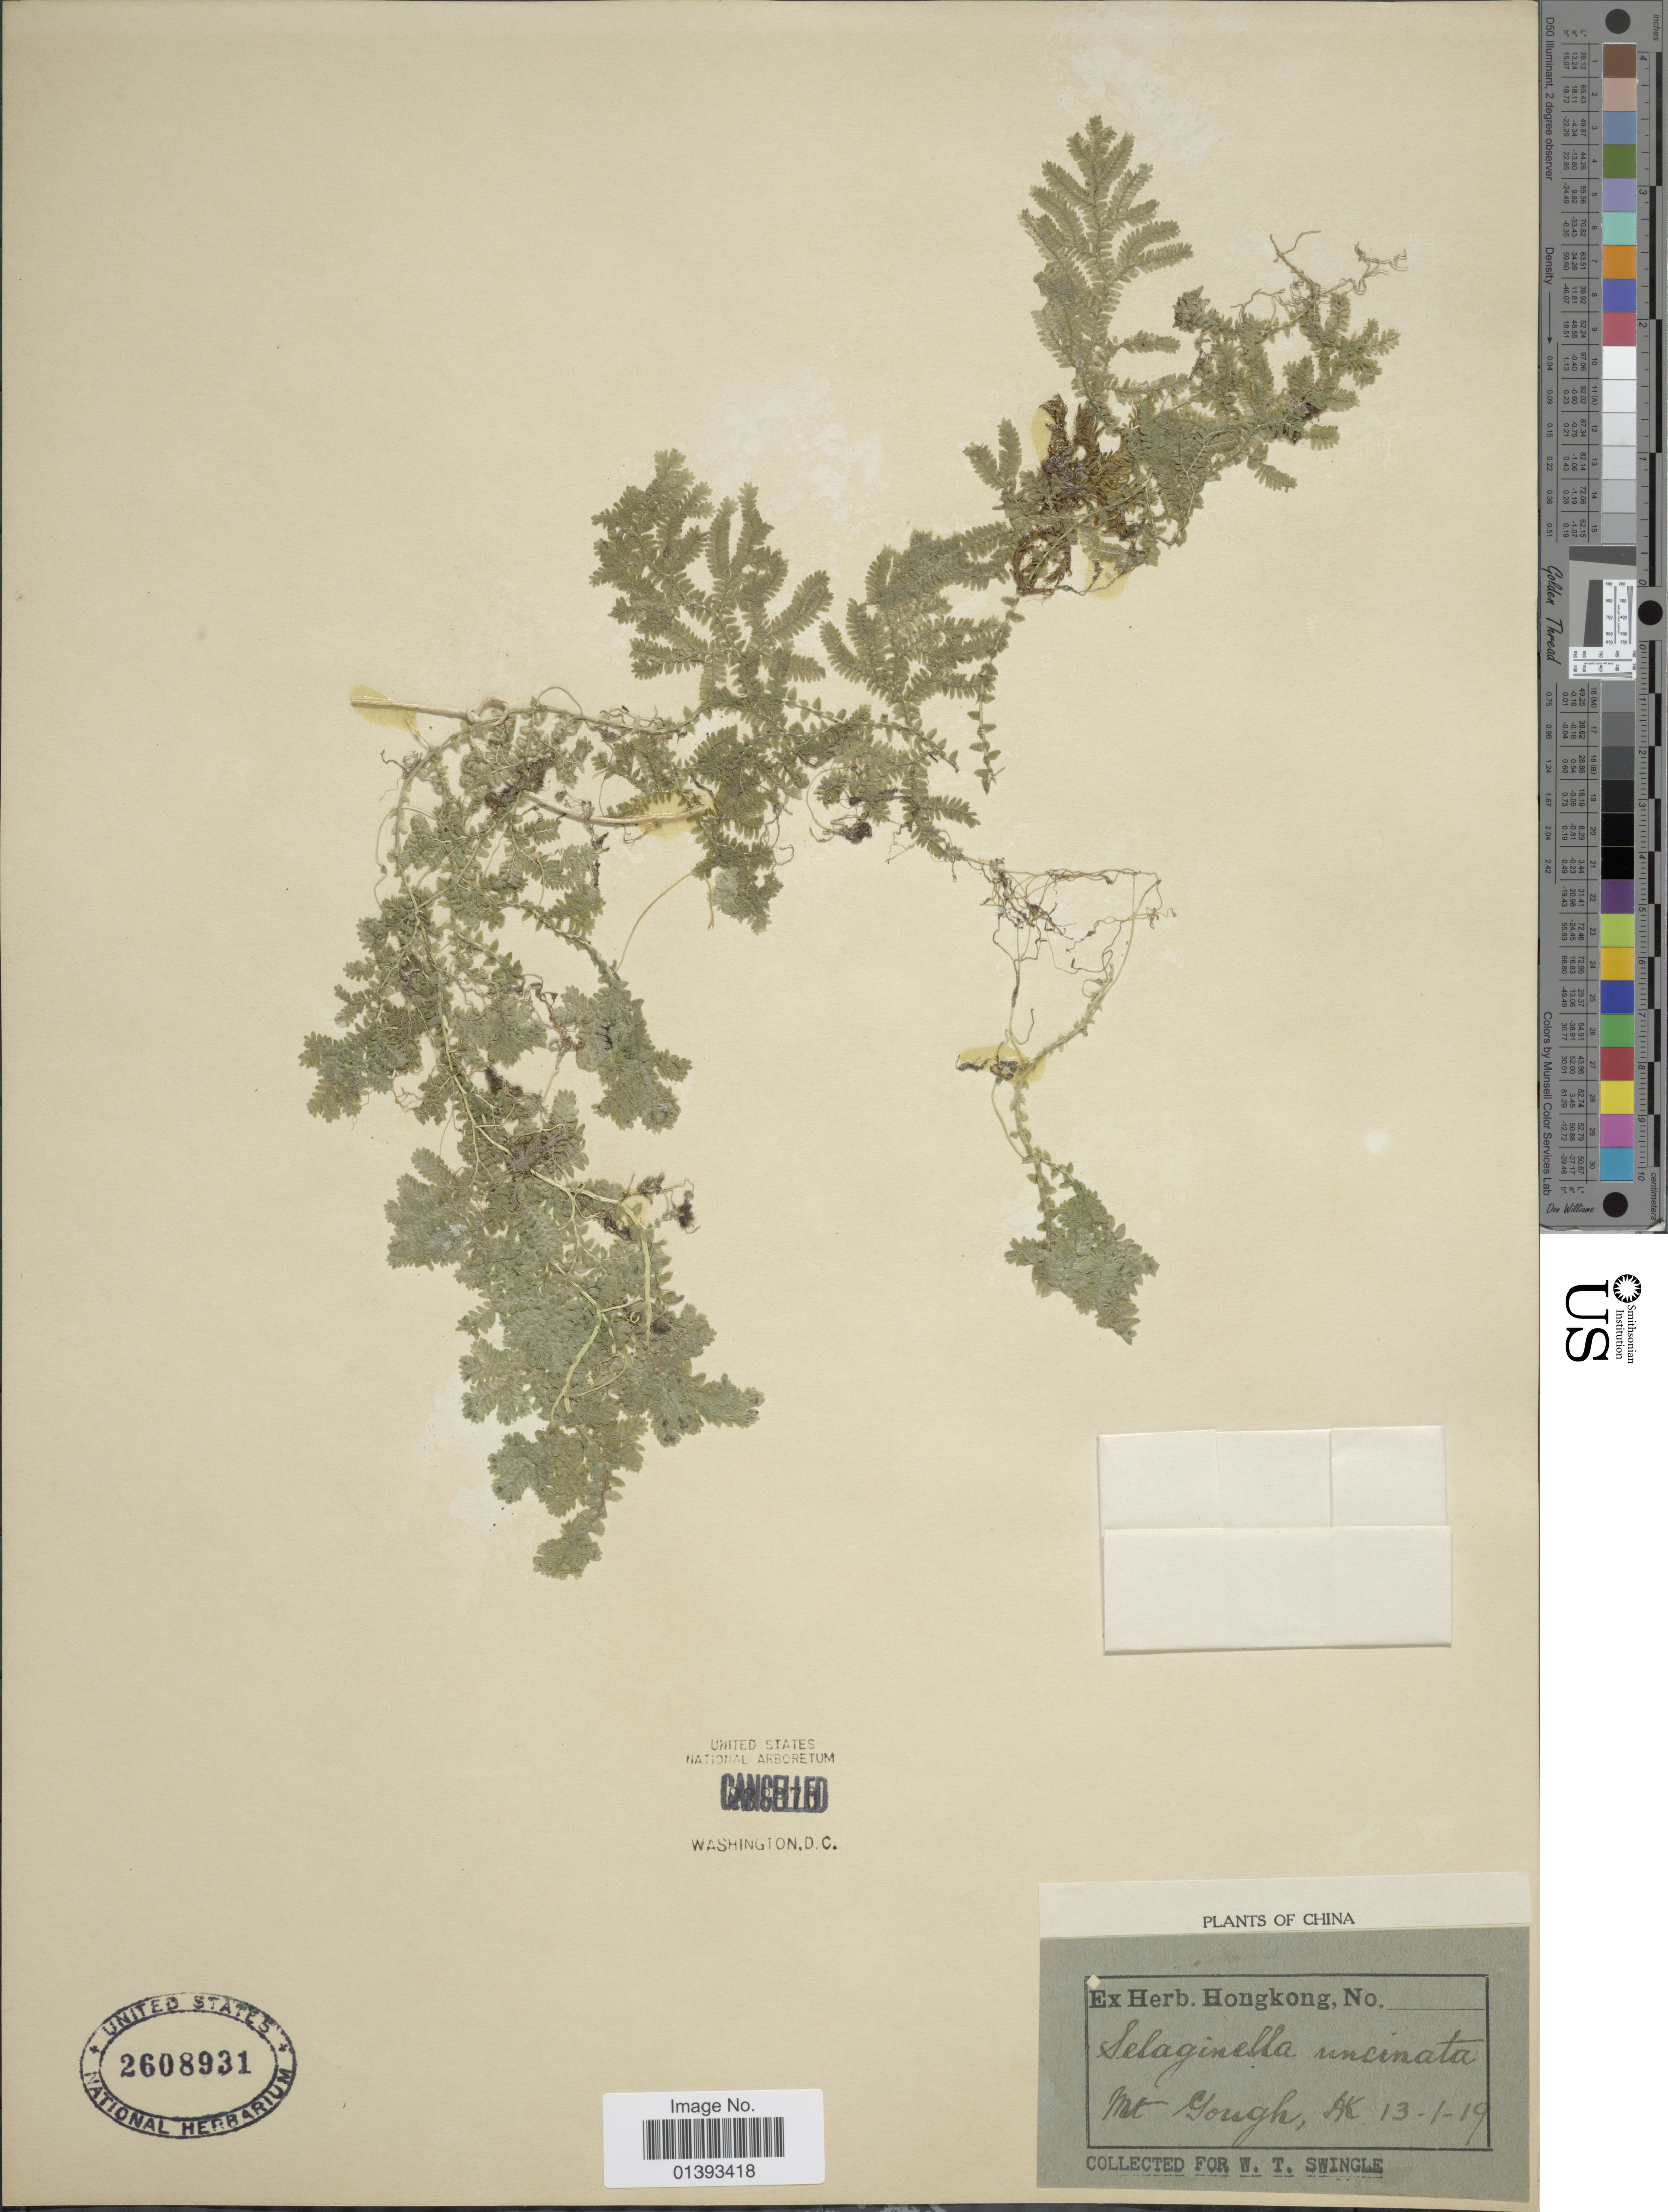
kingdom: Plantae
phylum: Tracheophyta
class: Lycopodiopsida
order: Selaginellales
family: Selaginellaceae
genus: Selaginella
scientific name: Selaginella uncinata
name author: (Desr. ex Poir.) Spring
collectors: W. T. Swingle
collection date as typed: Transcribed d/m/y: 13/1/19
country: China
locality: Mt. Gough [interpreted]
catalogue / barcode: US 2608931